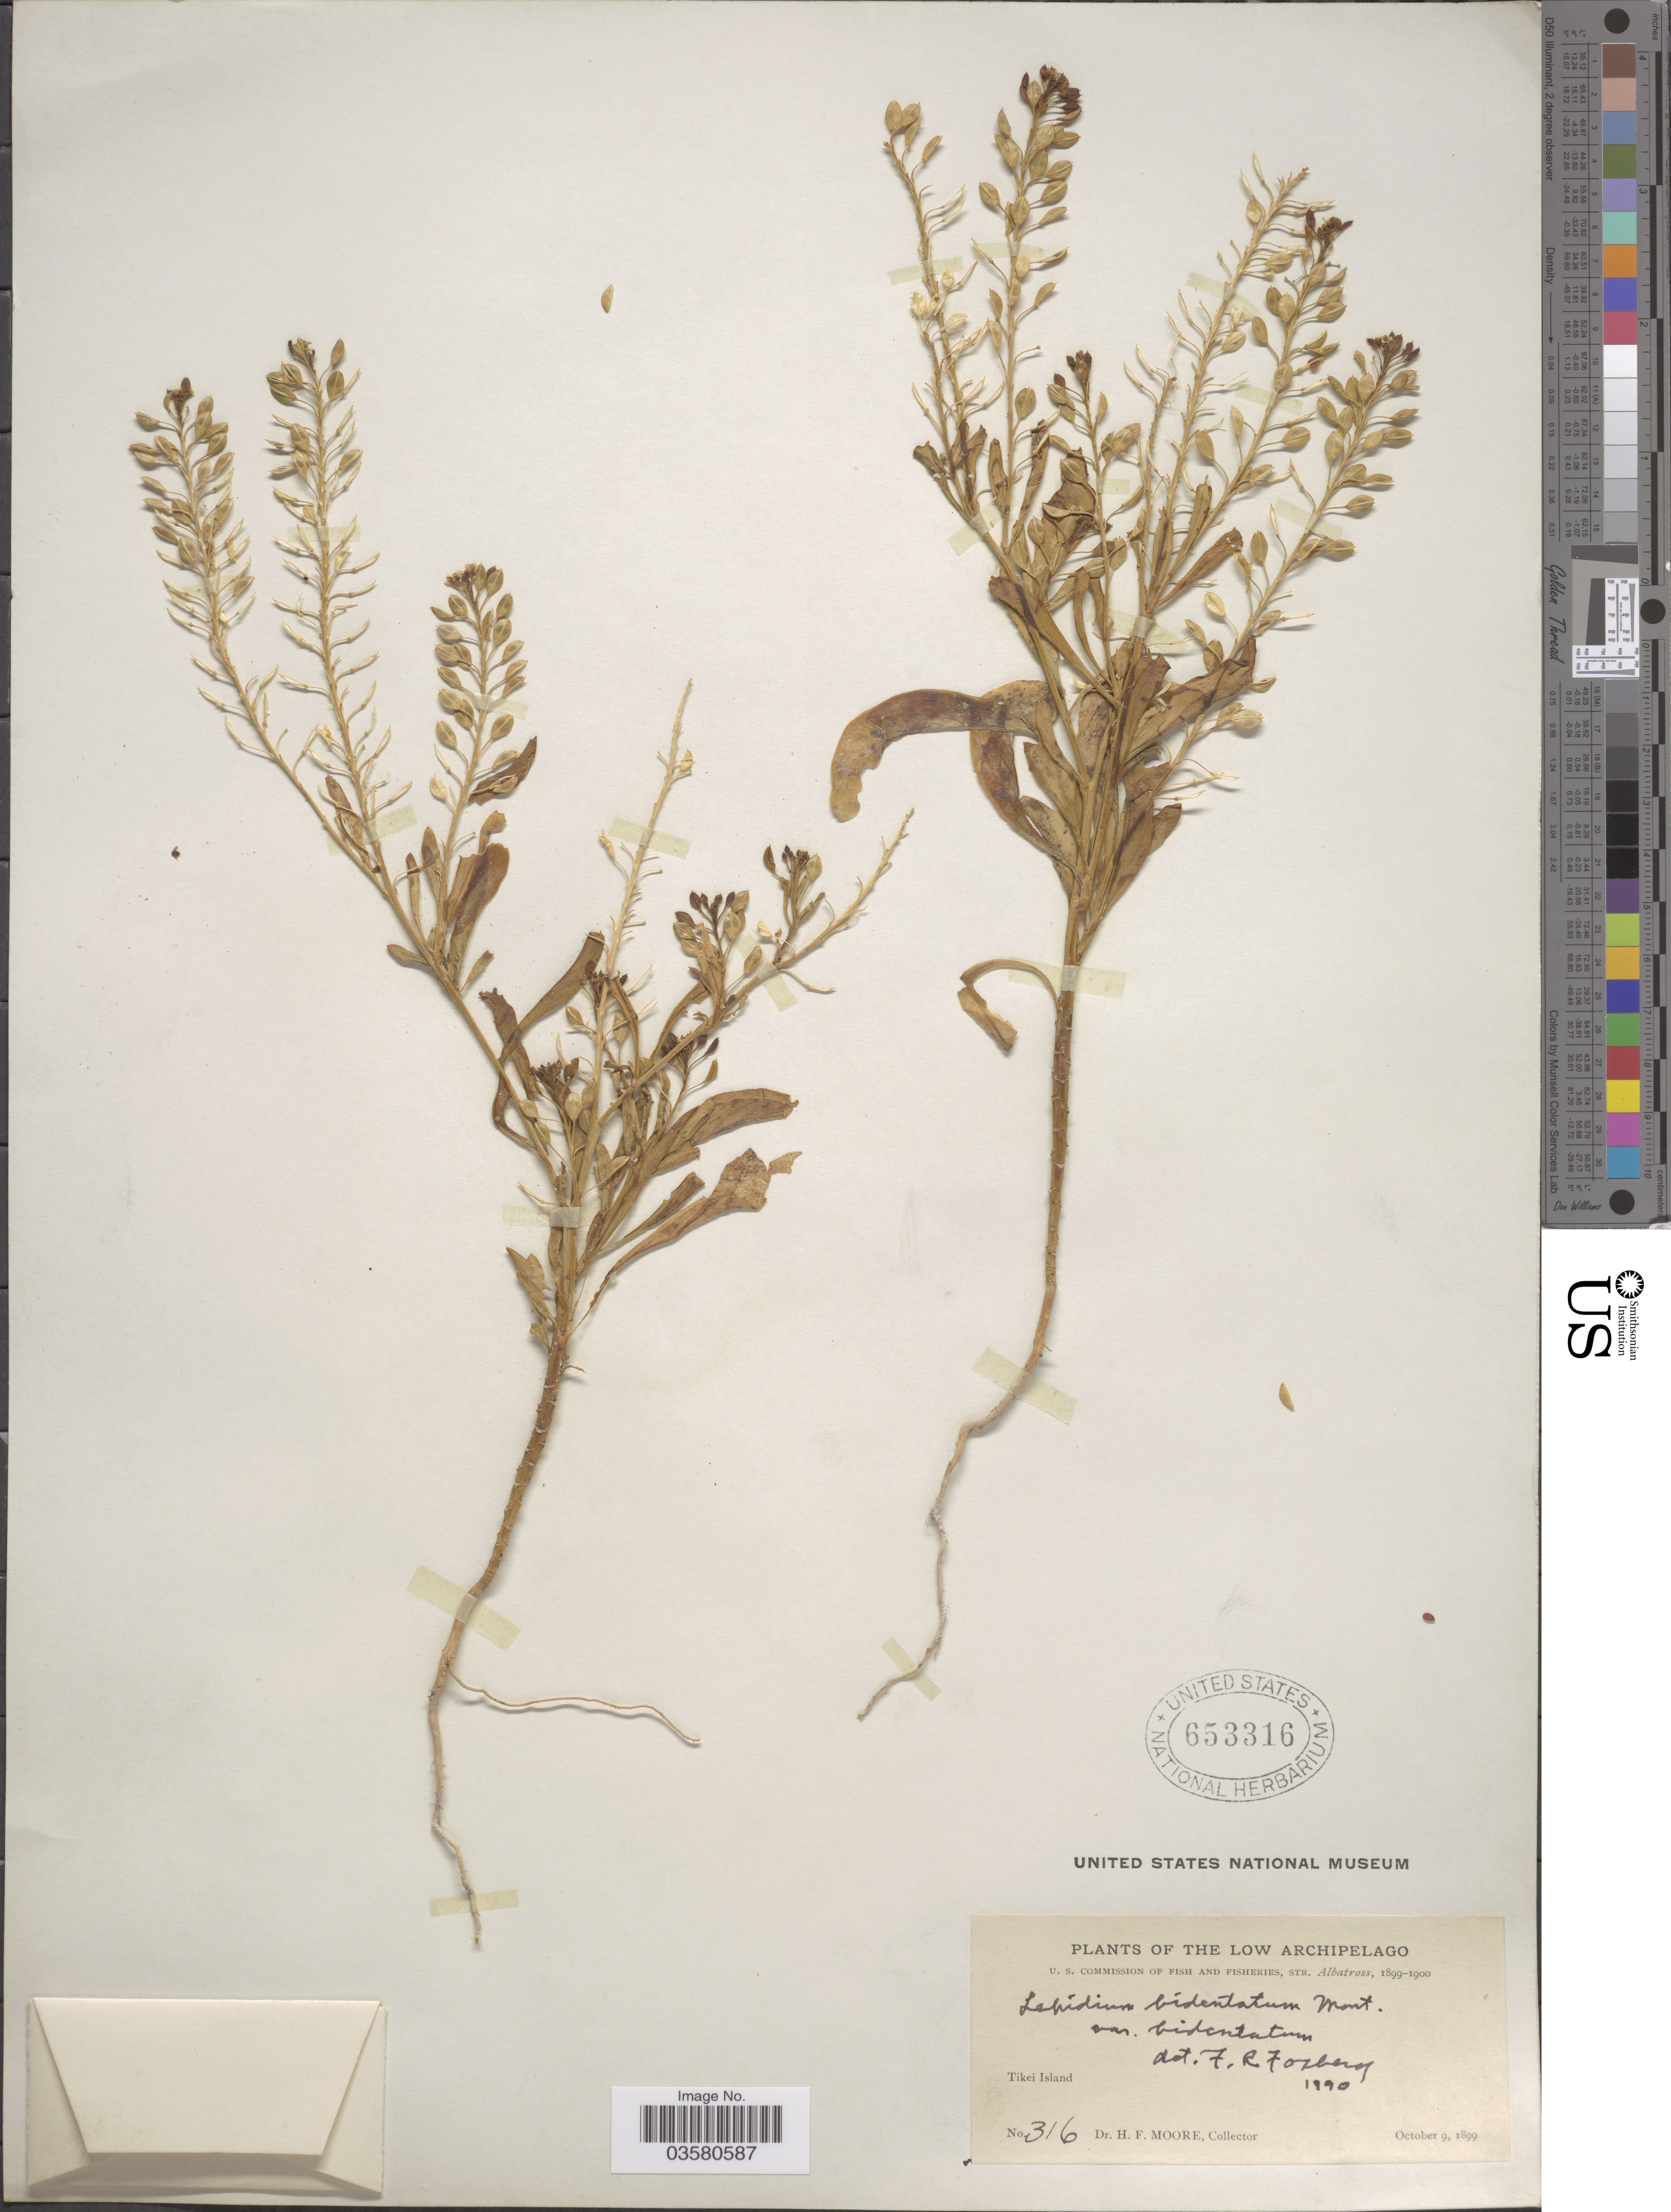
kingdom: Plantae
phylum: Tracheophyta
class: Magnoliopsida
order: Brassicales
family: Brassicaceae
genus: Lepidium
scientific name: Lepidium bidentatum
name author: Montin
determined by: Al-Shehbaz, I. A., (MO), Missouri Botanical Garden (UNITED STATES)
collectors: H. F. Moore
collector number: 316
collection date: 1899-10-09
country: French Polynesia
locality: The Low Archipelago. Tikei Island.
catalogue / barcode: US 653316